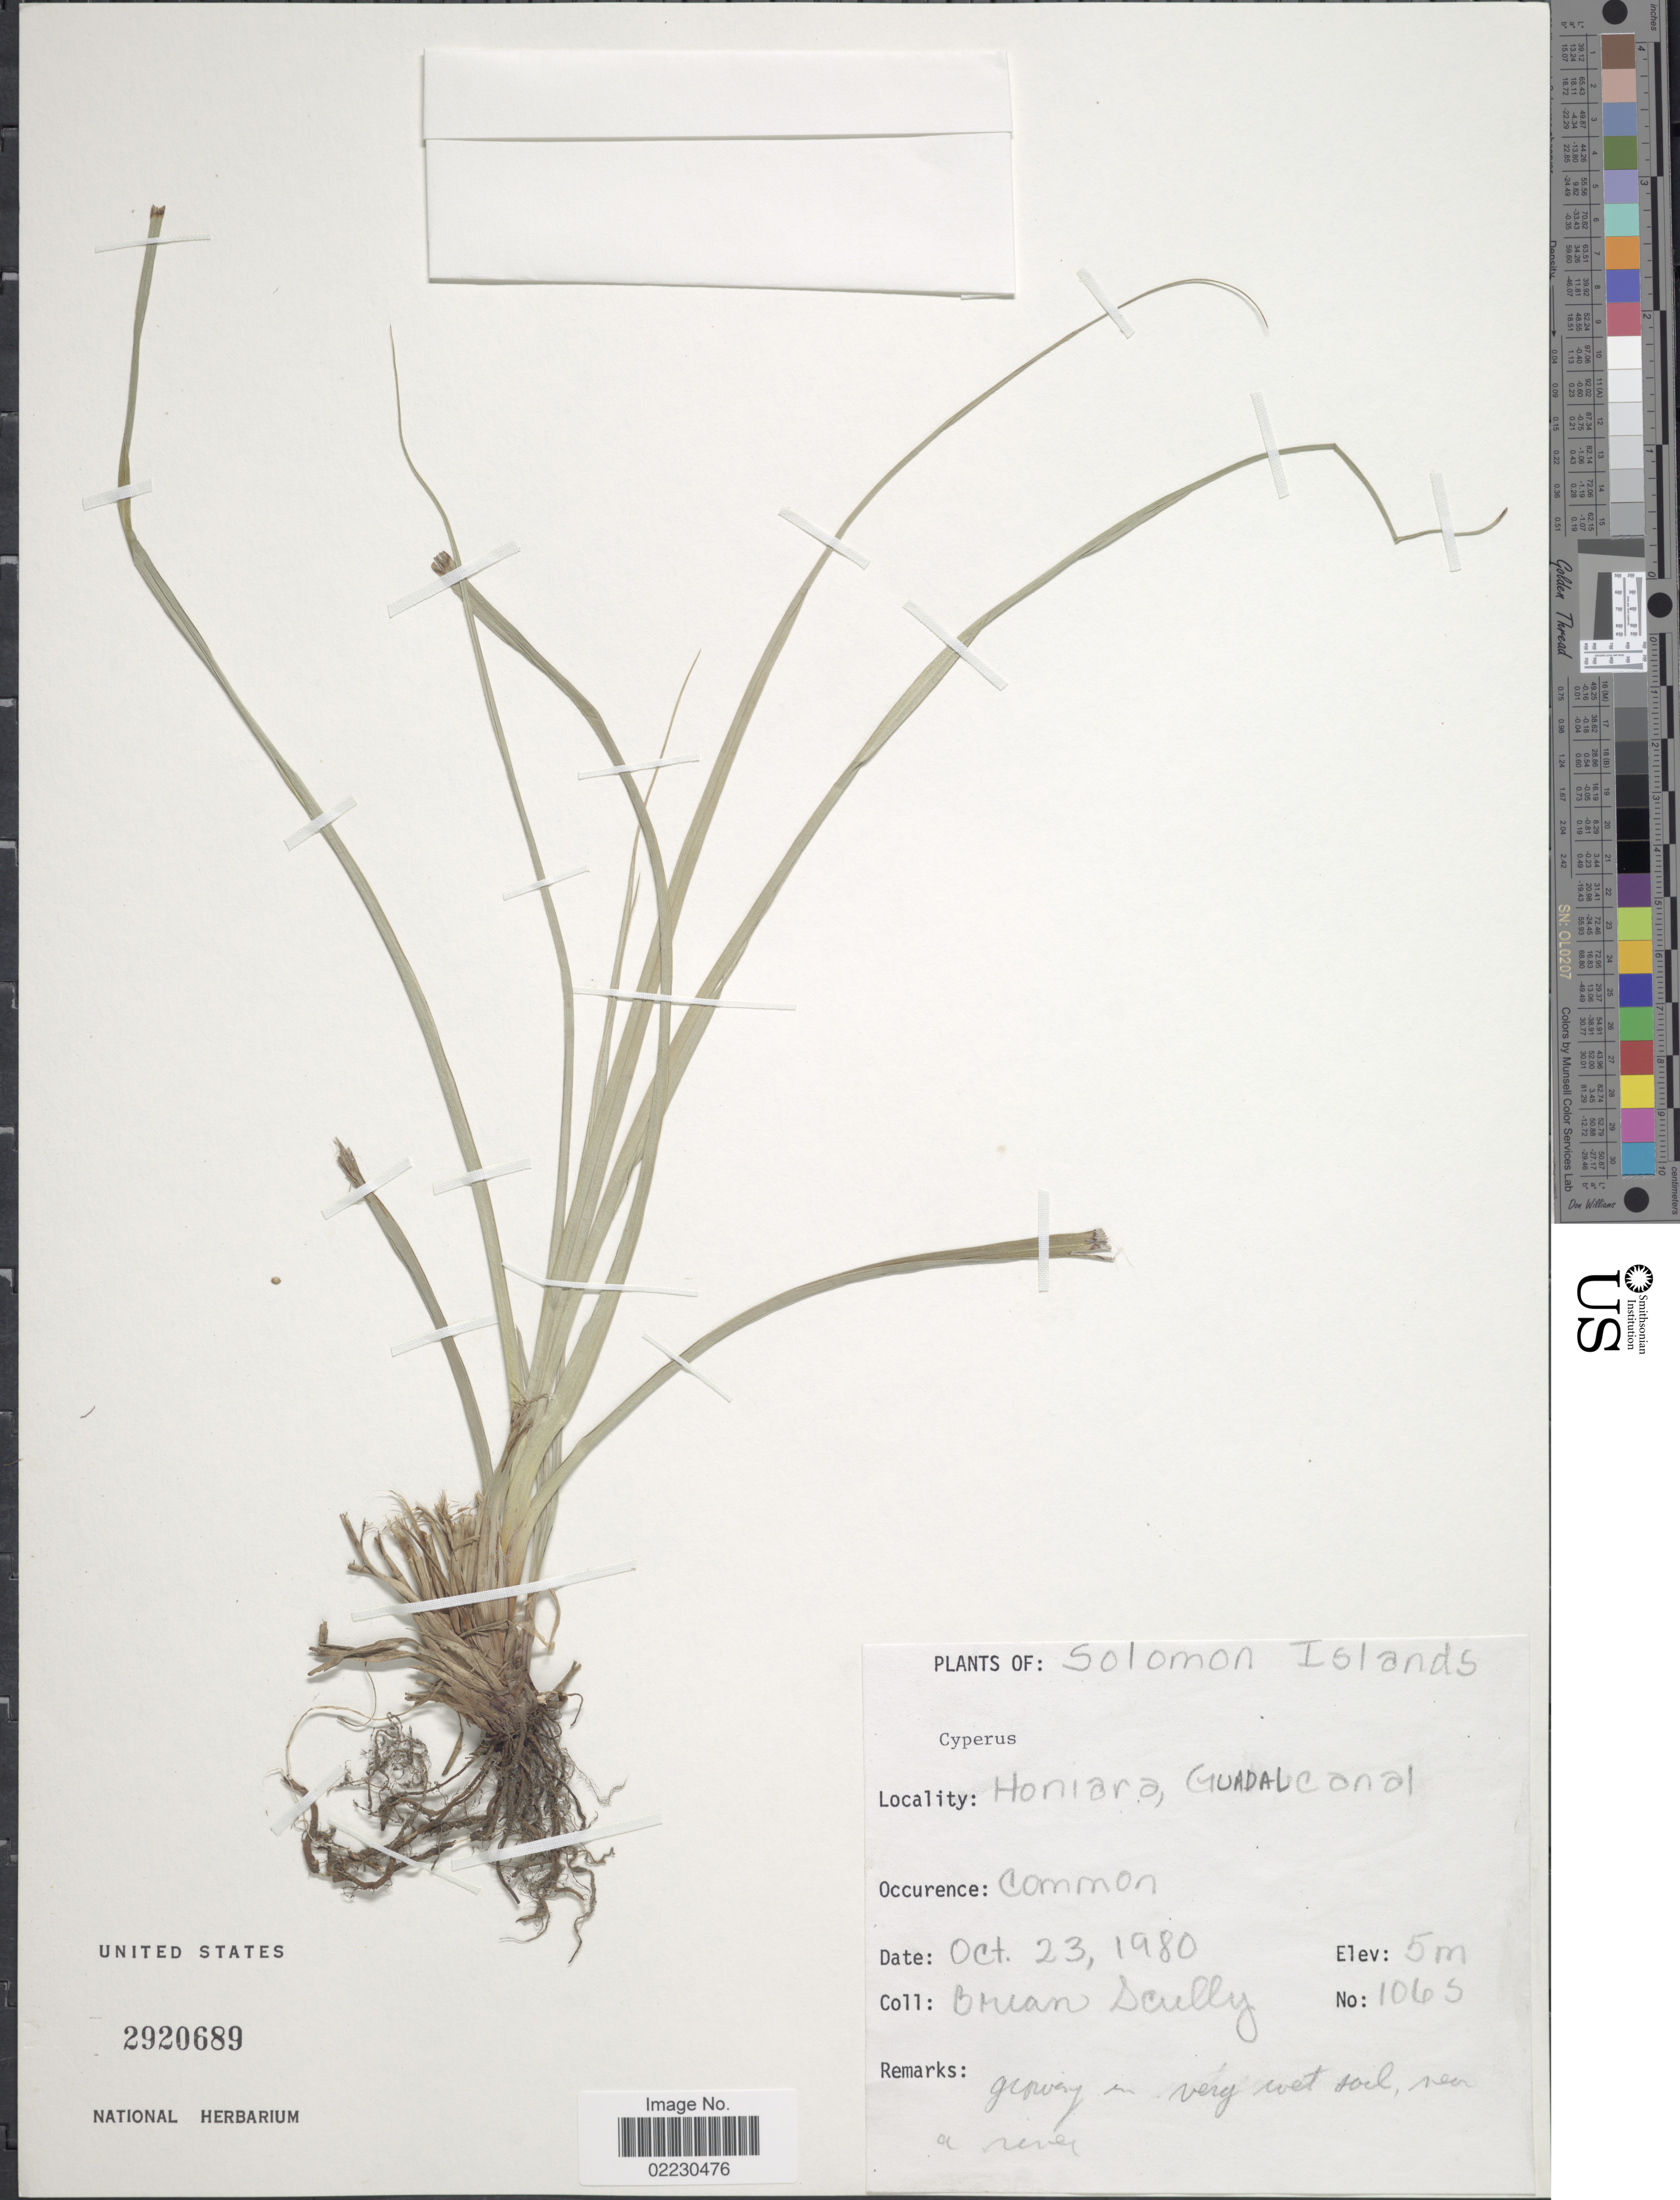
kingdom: Plantae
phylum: Tracheophyta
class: Liliopsida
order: Poales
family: Cyperaceae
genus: Cyperus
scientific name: Cyperus sp.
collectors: B. Scully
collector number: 1065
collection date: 1980-10-23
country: Solomon Islands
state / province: Solomon Islands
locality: Honiara, Guadalcanal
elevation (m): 5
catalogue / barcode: US 2920689